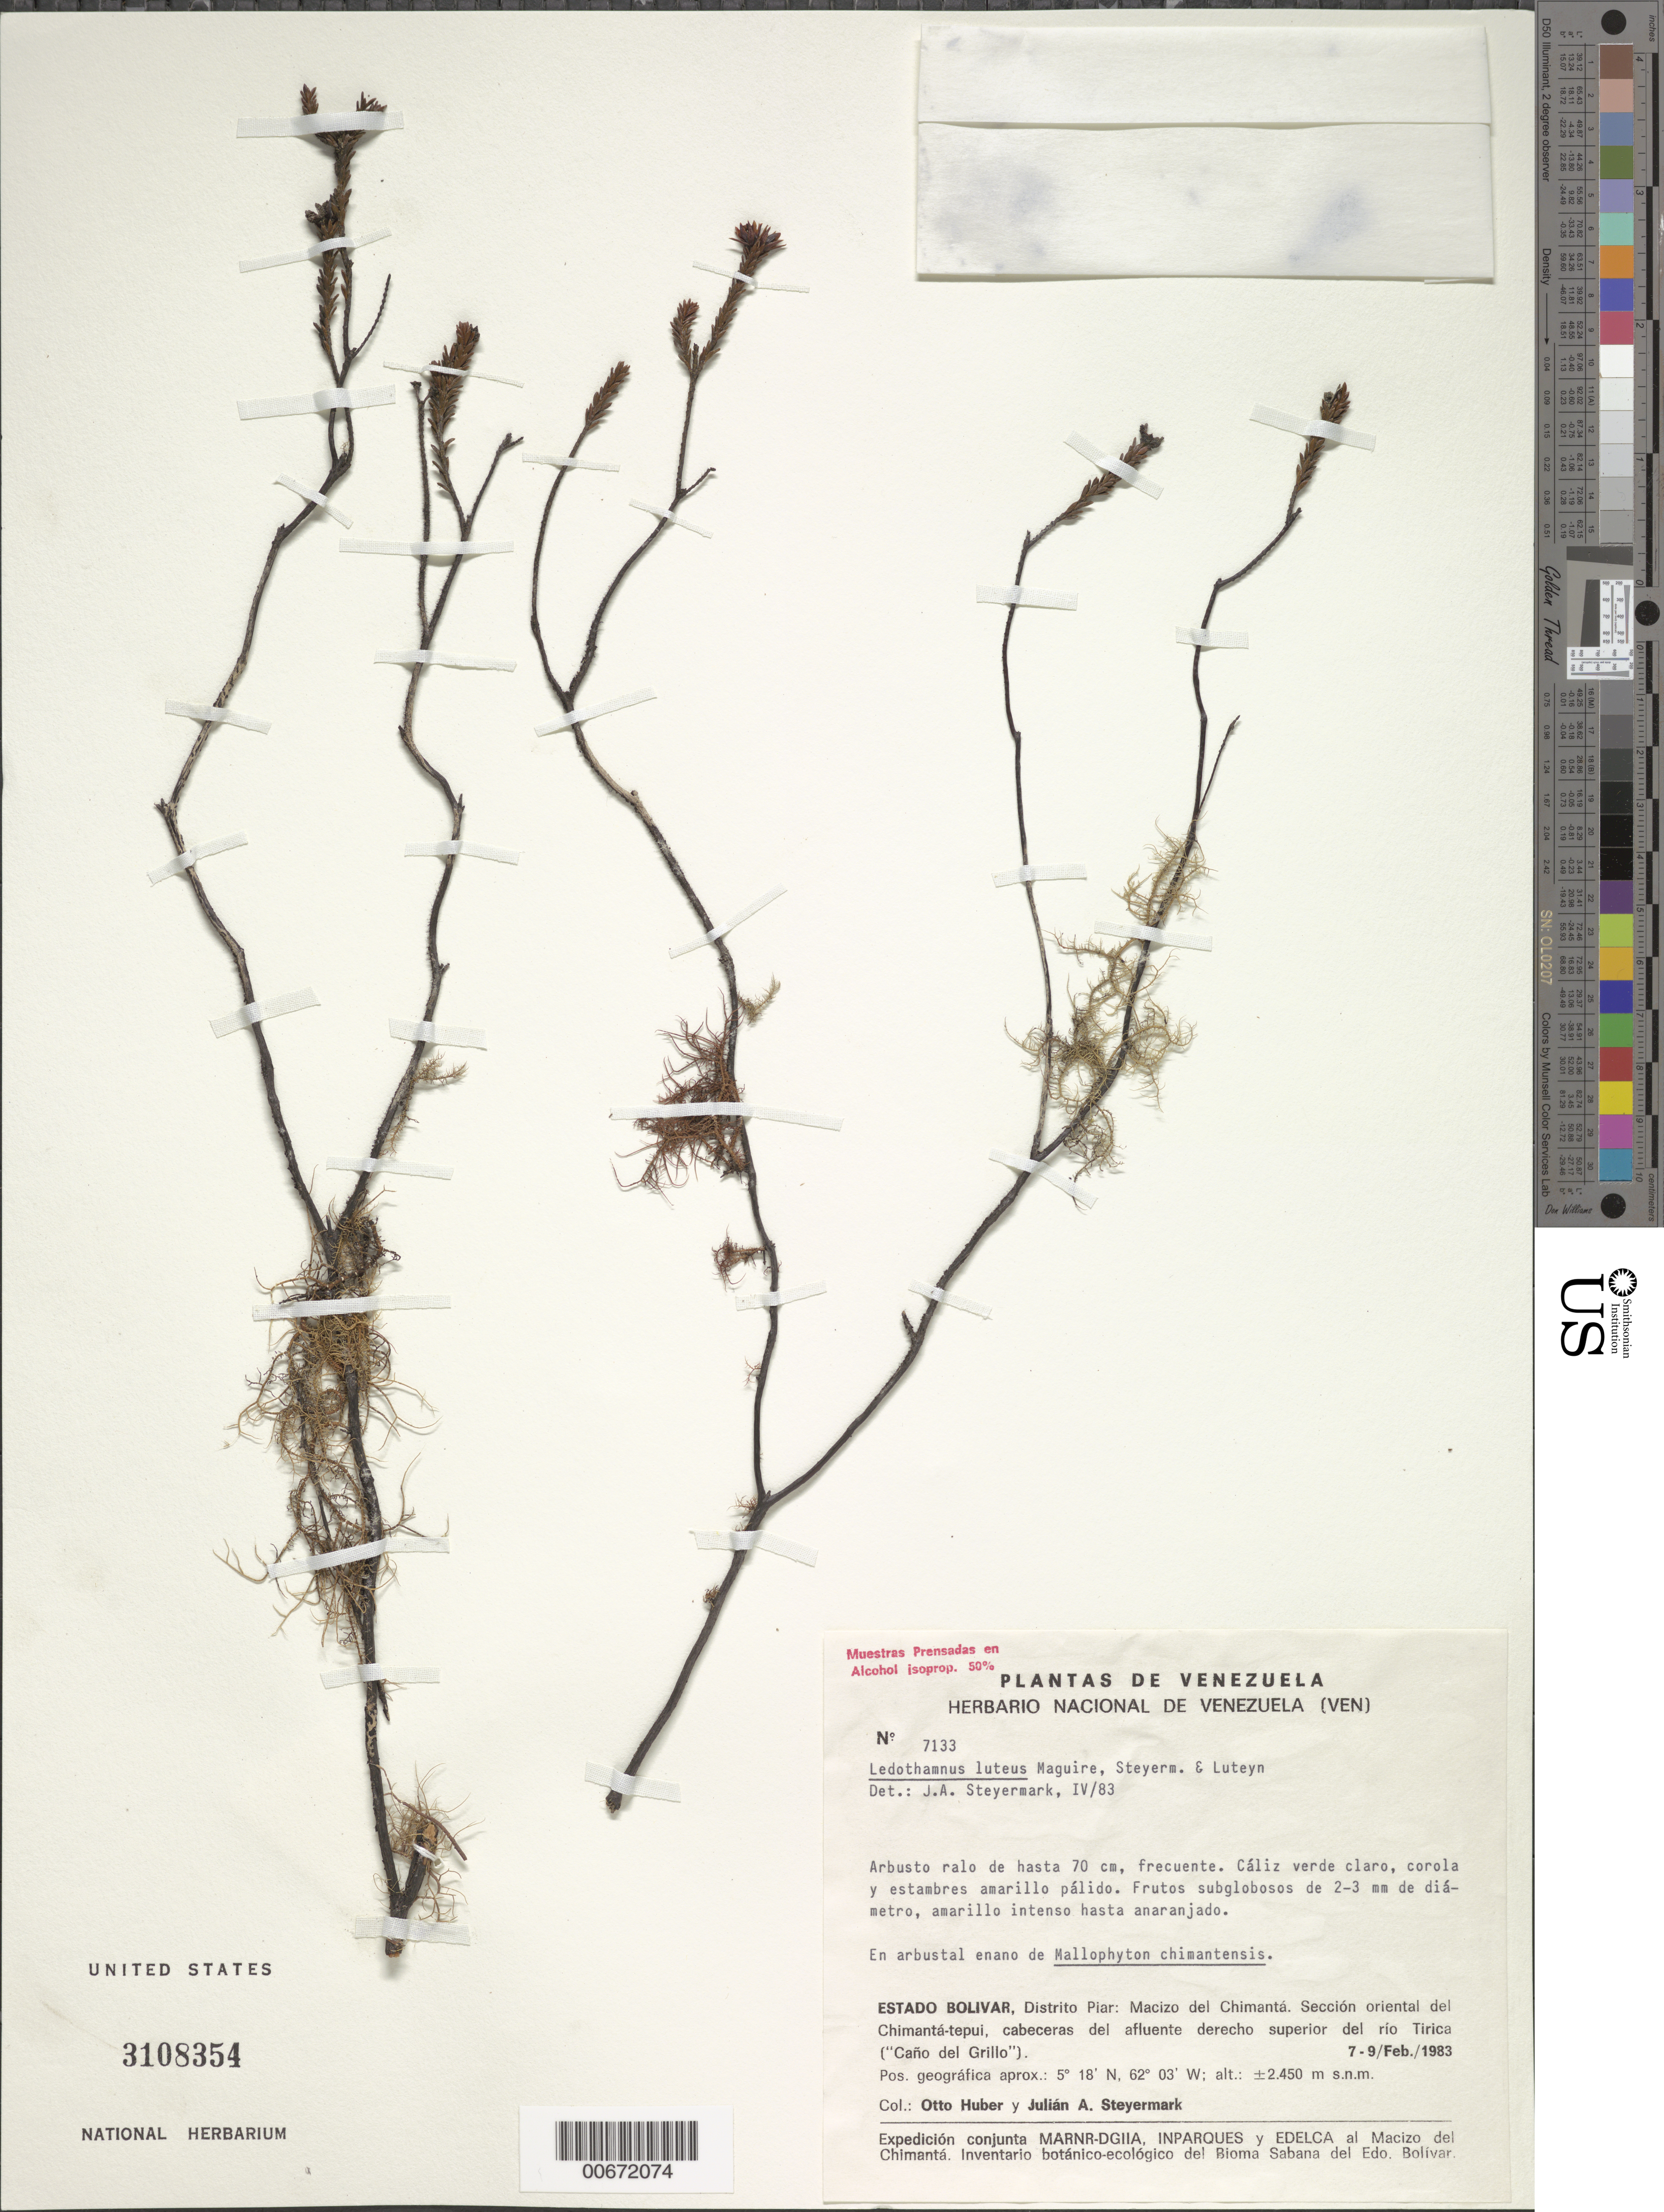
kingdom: Plantae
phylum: Tracheophyta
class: Magnoliopsida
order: Ericales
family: Ericaceae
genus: Ledothamnus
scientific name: Ledothamnus luteus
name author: Maguire et al.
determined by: Steyermark, Julian A., (VEN)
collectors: O. Huber & J. Steyermark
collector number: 7133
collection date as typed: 7-Feb-83 to 9-Feb-83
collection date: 1983-02-07/1983-02-09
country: Venezuela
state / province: Bolívar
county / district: Piar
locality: Macizo del Chimantá, sección oriental del Chimantá-tepuí; cabeceras del afluente derecho superíor del río Tirica ("Caño del Grillo").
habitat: Arbustal enano de Mallophyton chimantensis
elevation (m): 2450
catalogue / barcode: US 3108354